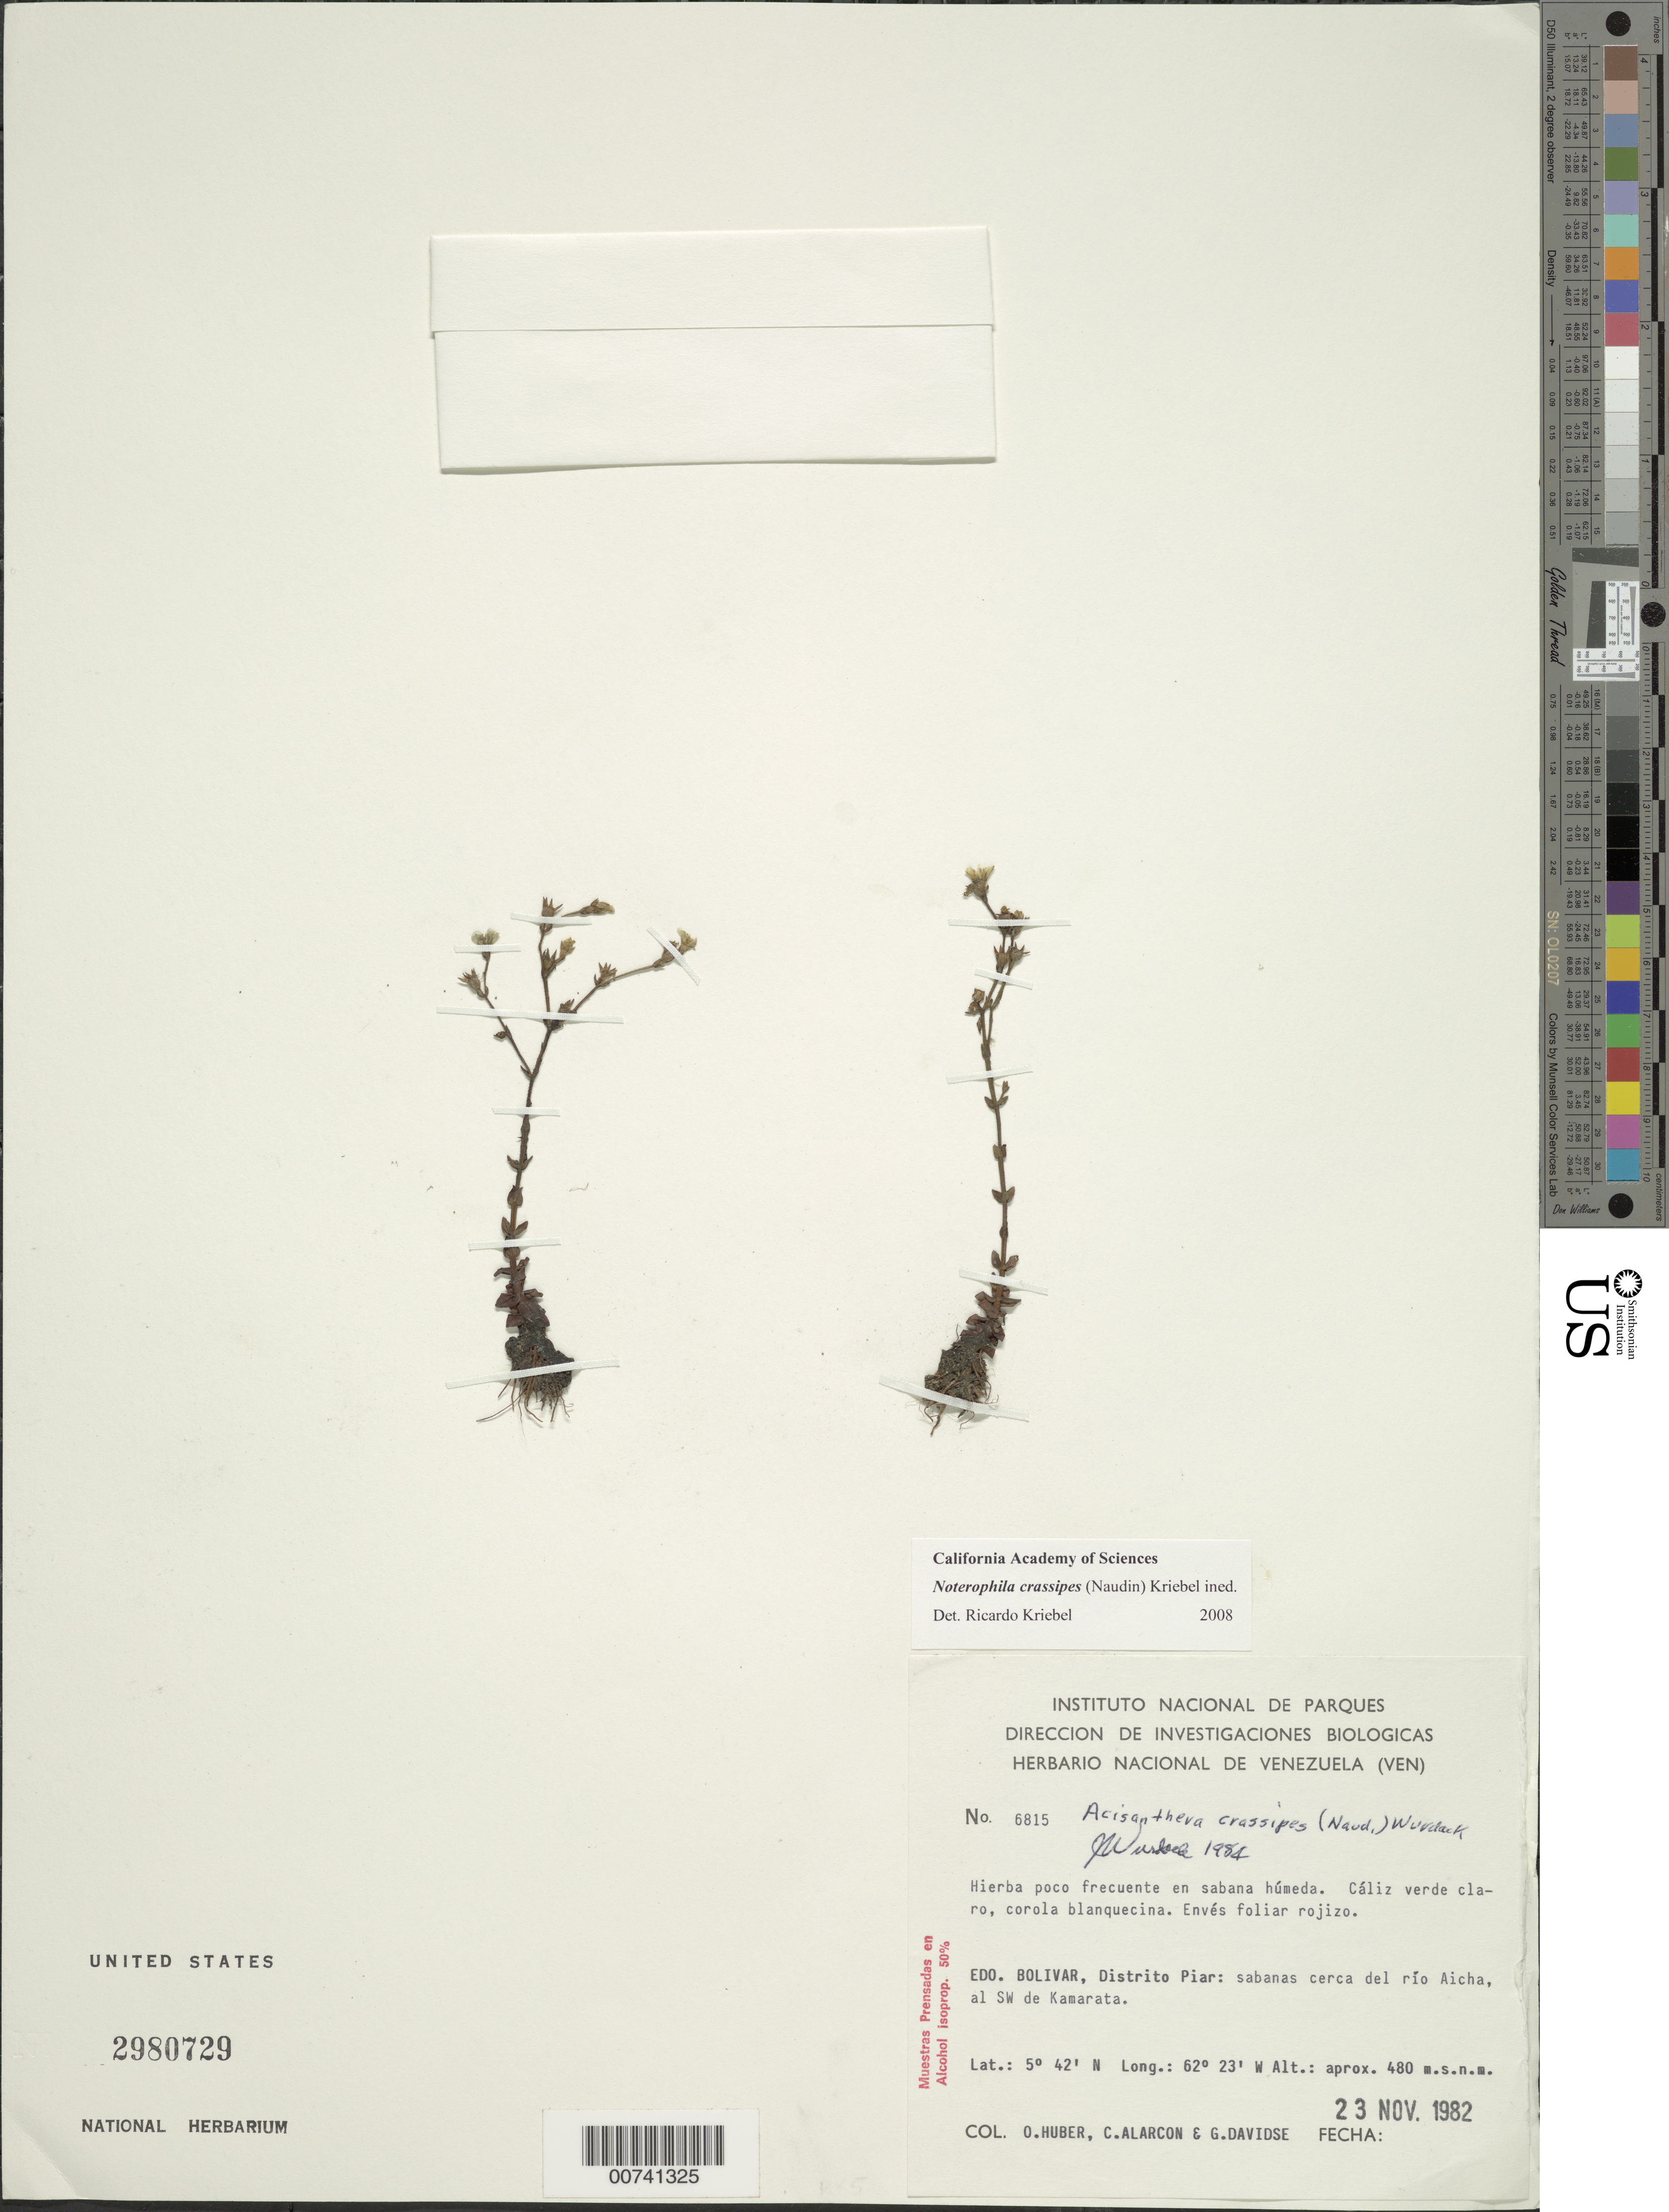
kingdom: Plantae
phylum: Tracheophyta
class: Magnoliopsida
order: Myrtales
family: Melastomataceae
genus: Noterophila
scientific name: Noterophila crassipes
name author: (Naudin) Kriebel & M.J. Rocha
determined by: Nunes da Silva, Diego, (RB), Jardim Botanico do Rio de Janeiro - Herbario (BRAZIL)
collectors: O. Huber, C. Alarcon & G. Davidse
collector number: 6815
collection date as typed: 23-Nov-82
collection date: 1982-11-23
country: Venezuela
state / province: Bolívar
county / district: Piar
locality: Río Aicha, SW of Kamarata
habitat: Wet savanna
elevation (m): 480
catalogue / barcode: US 2980729